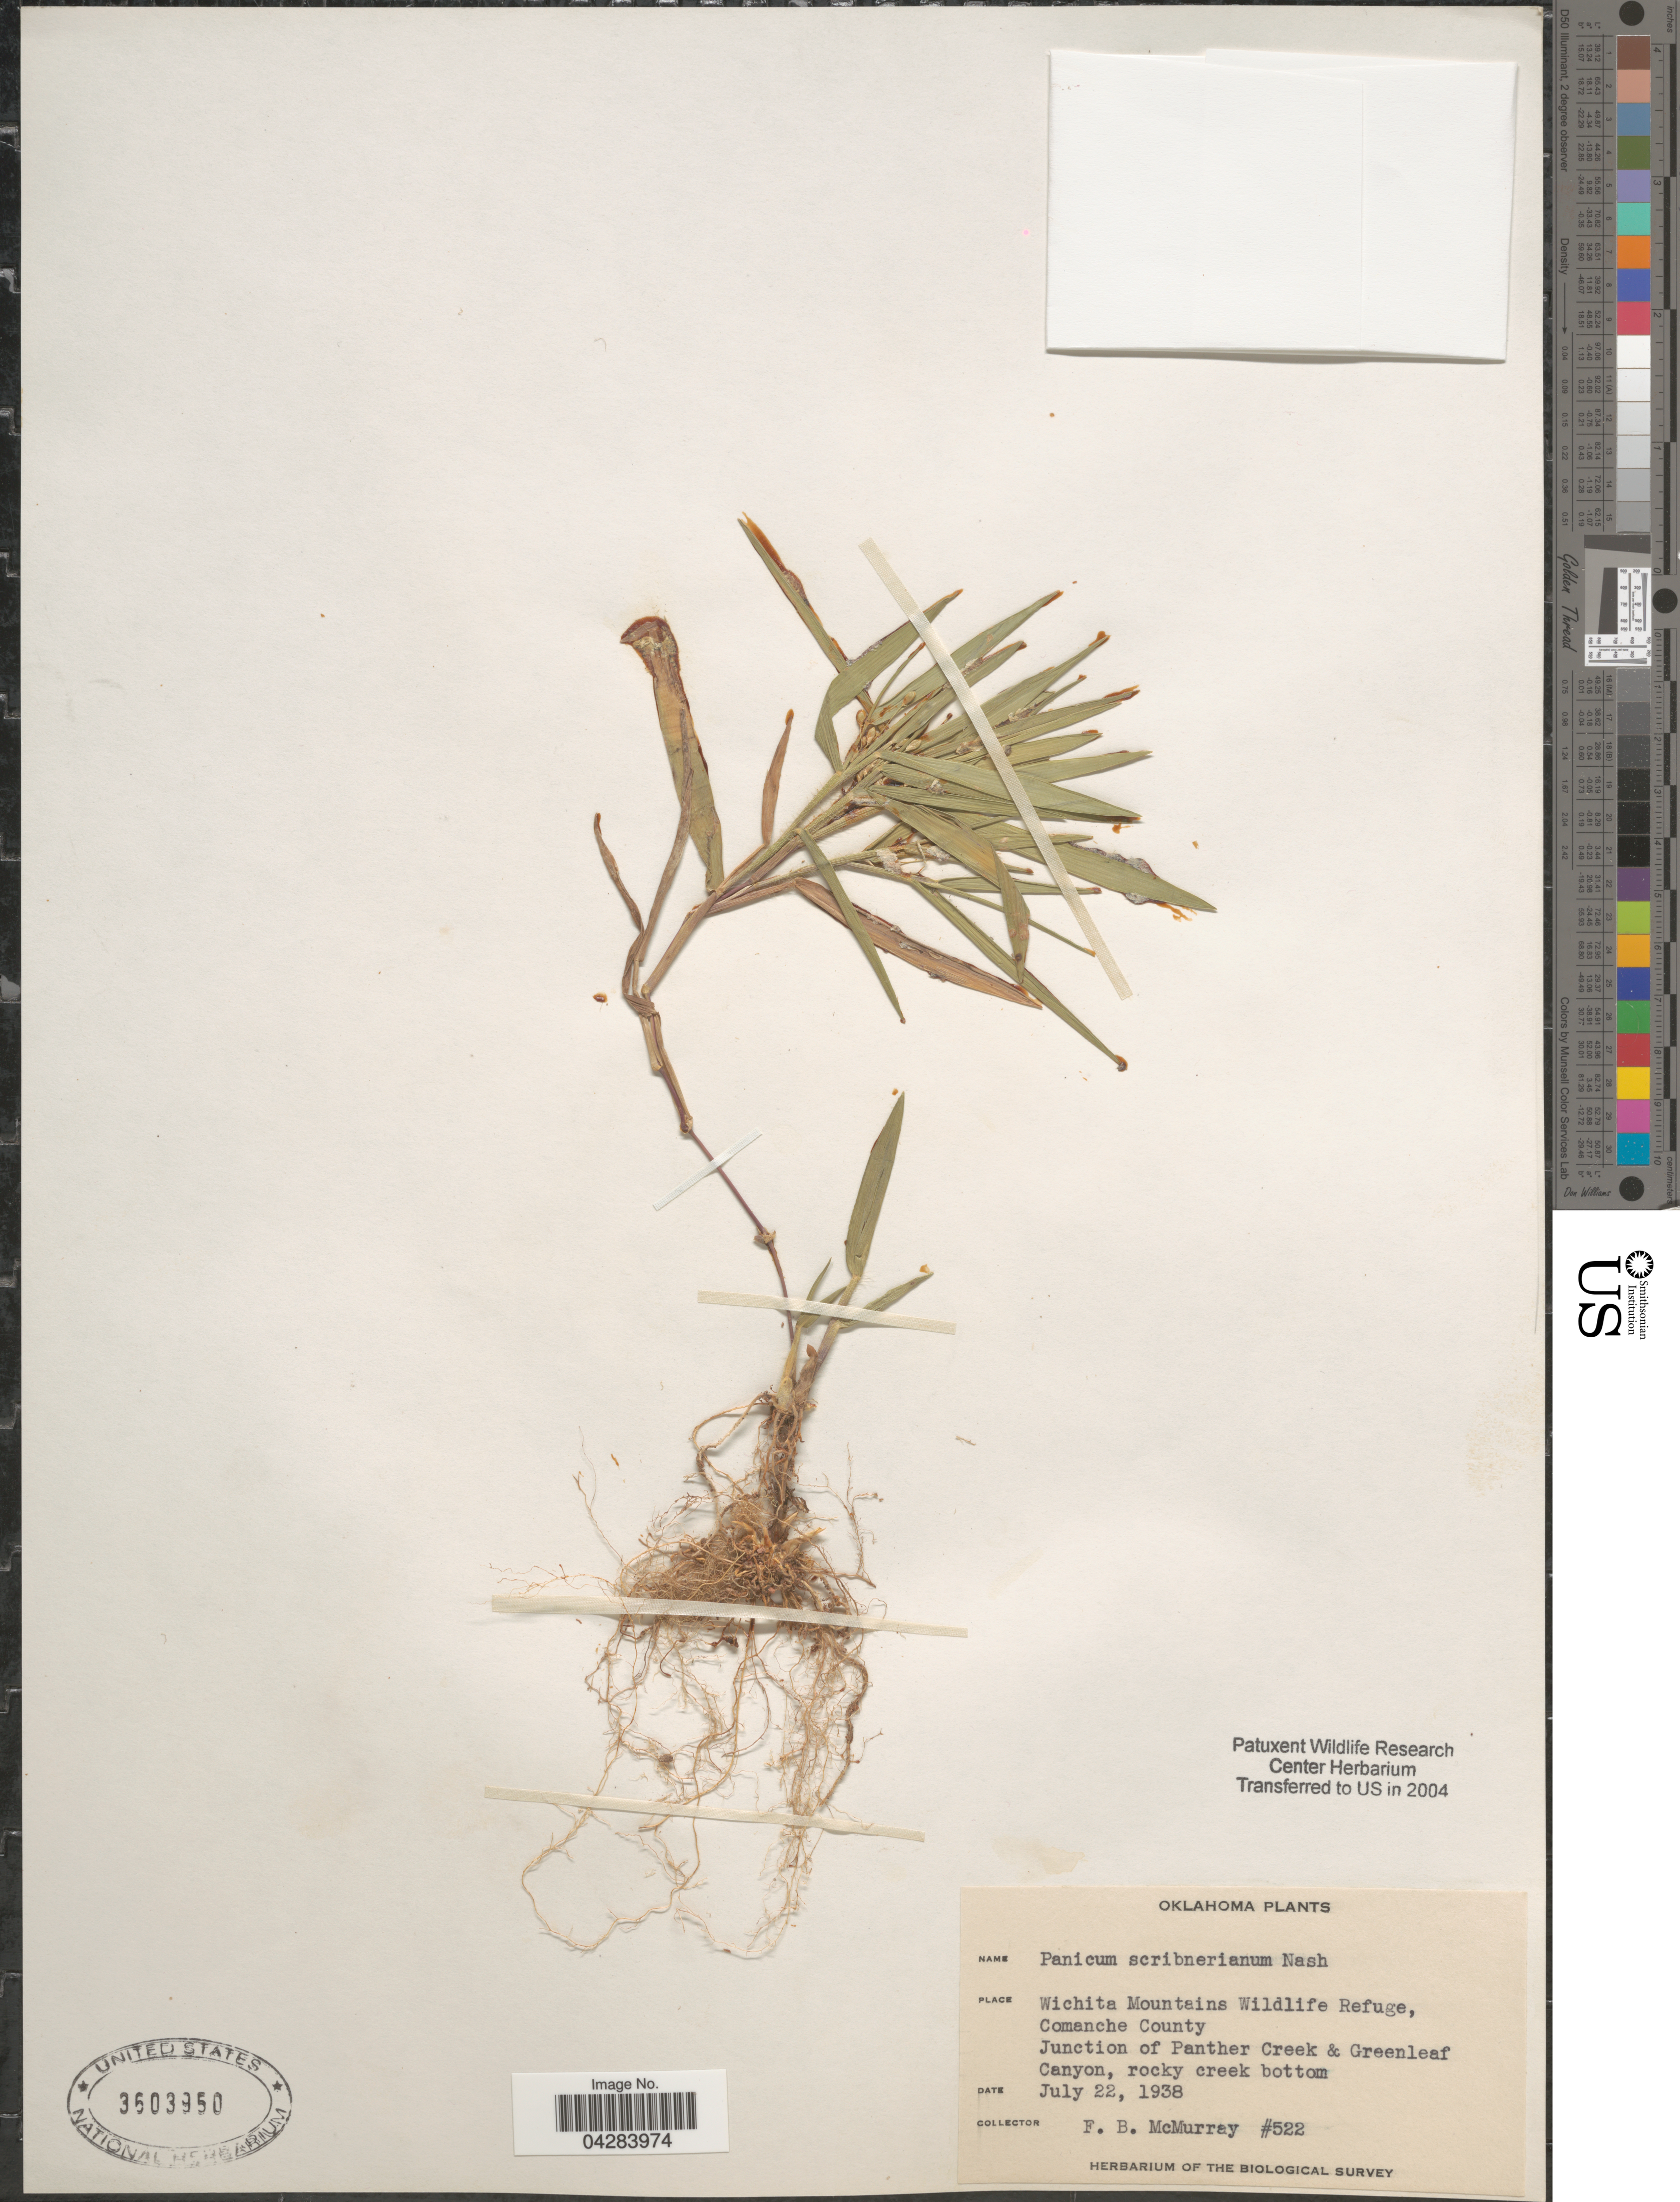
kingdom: Plantae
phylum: Tracheophyta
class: Liliopsida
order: Poales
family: Poaceae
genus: Dichanthelium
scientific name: Dichanthelium oligosanthes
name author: (Schult.) Gould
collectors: F. McMurray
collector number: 522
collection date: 1938-07-22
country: United States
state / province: Oklahoma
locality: Wichita Mountains Wildlife Refuge, Comanche County. Junction of Panther Creek & Greenleaf Canyon, rocky creek bottom. Biological Survey.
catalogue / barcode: US 3603950